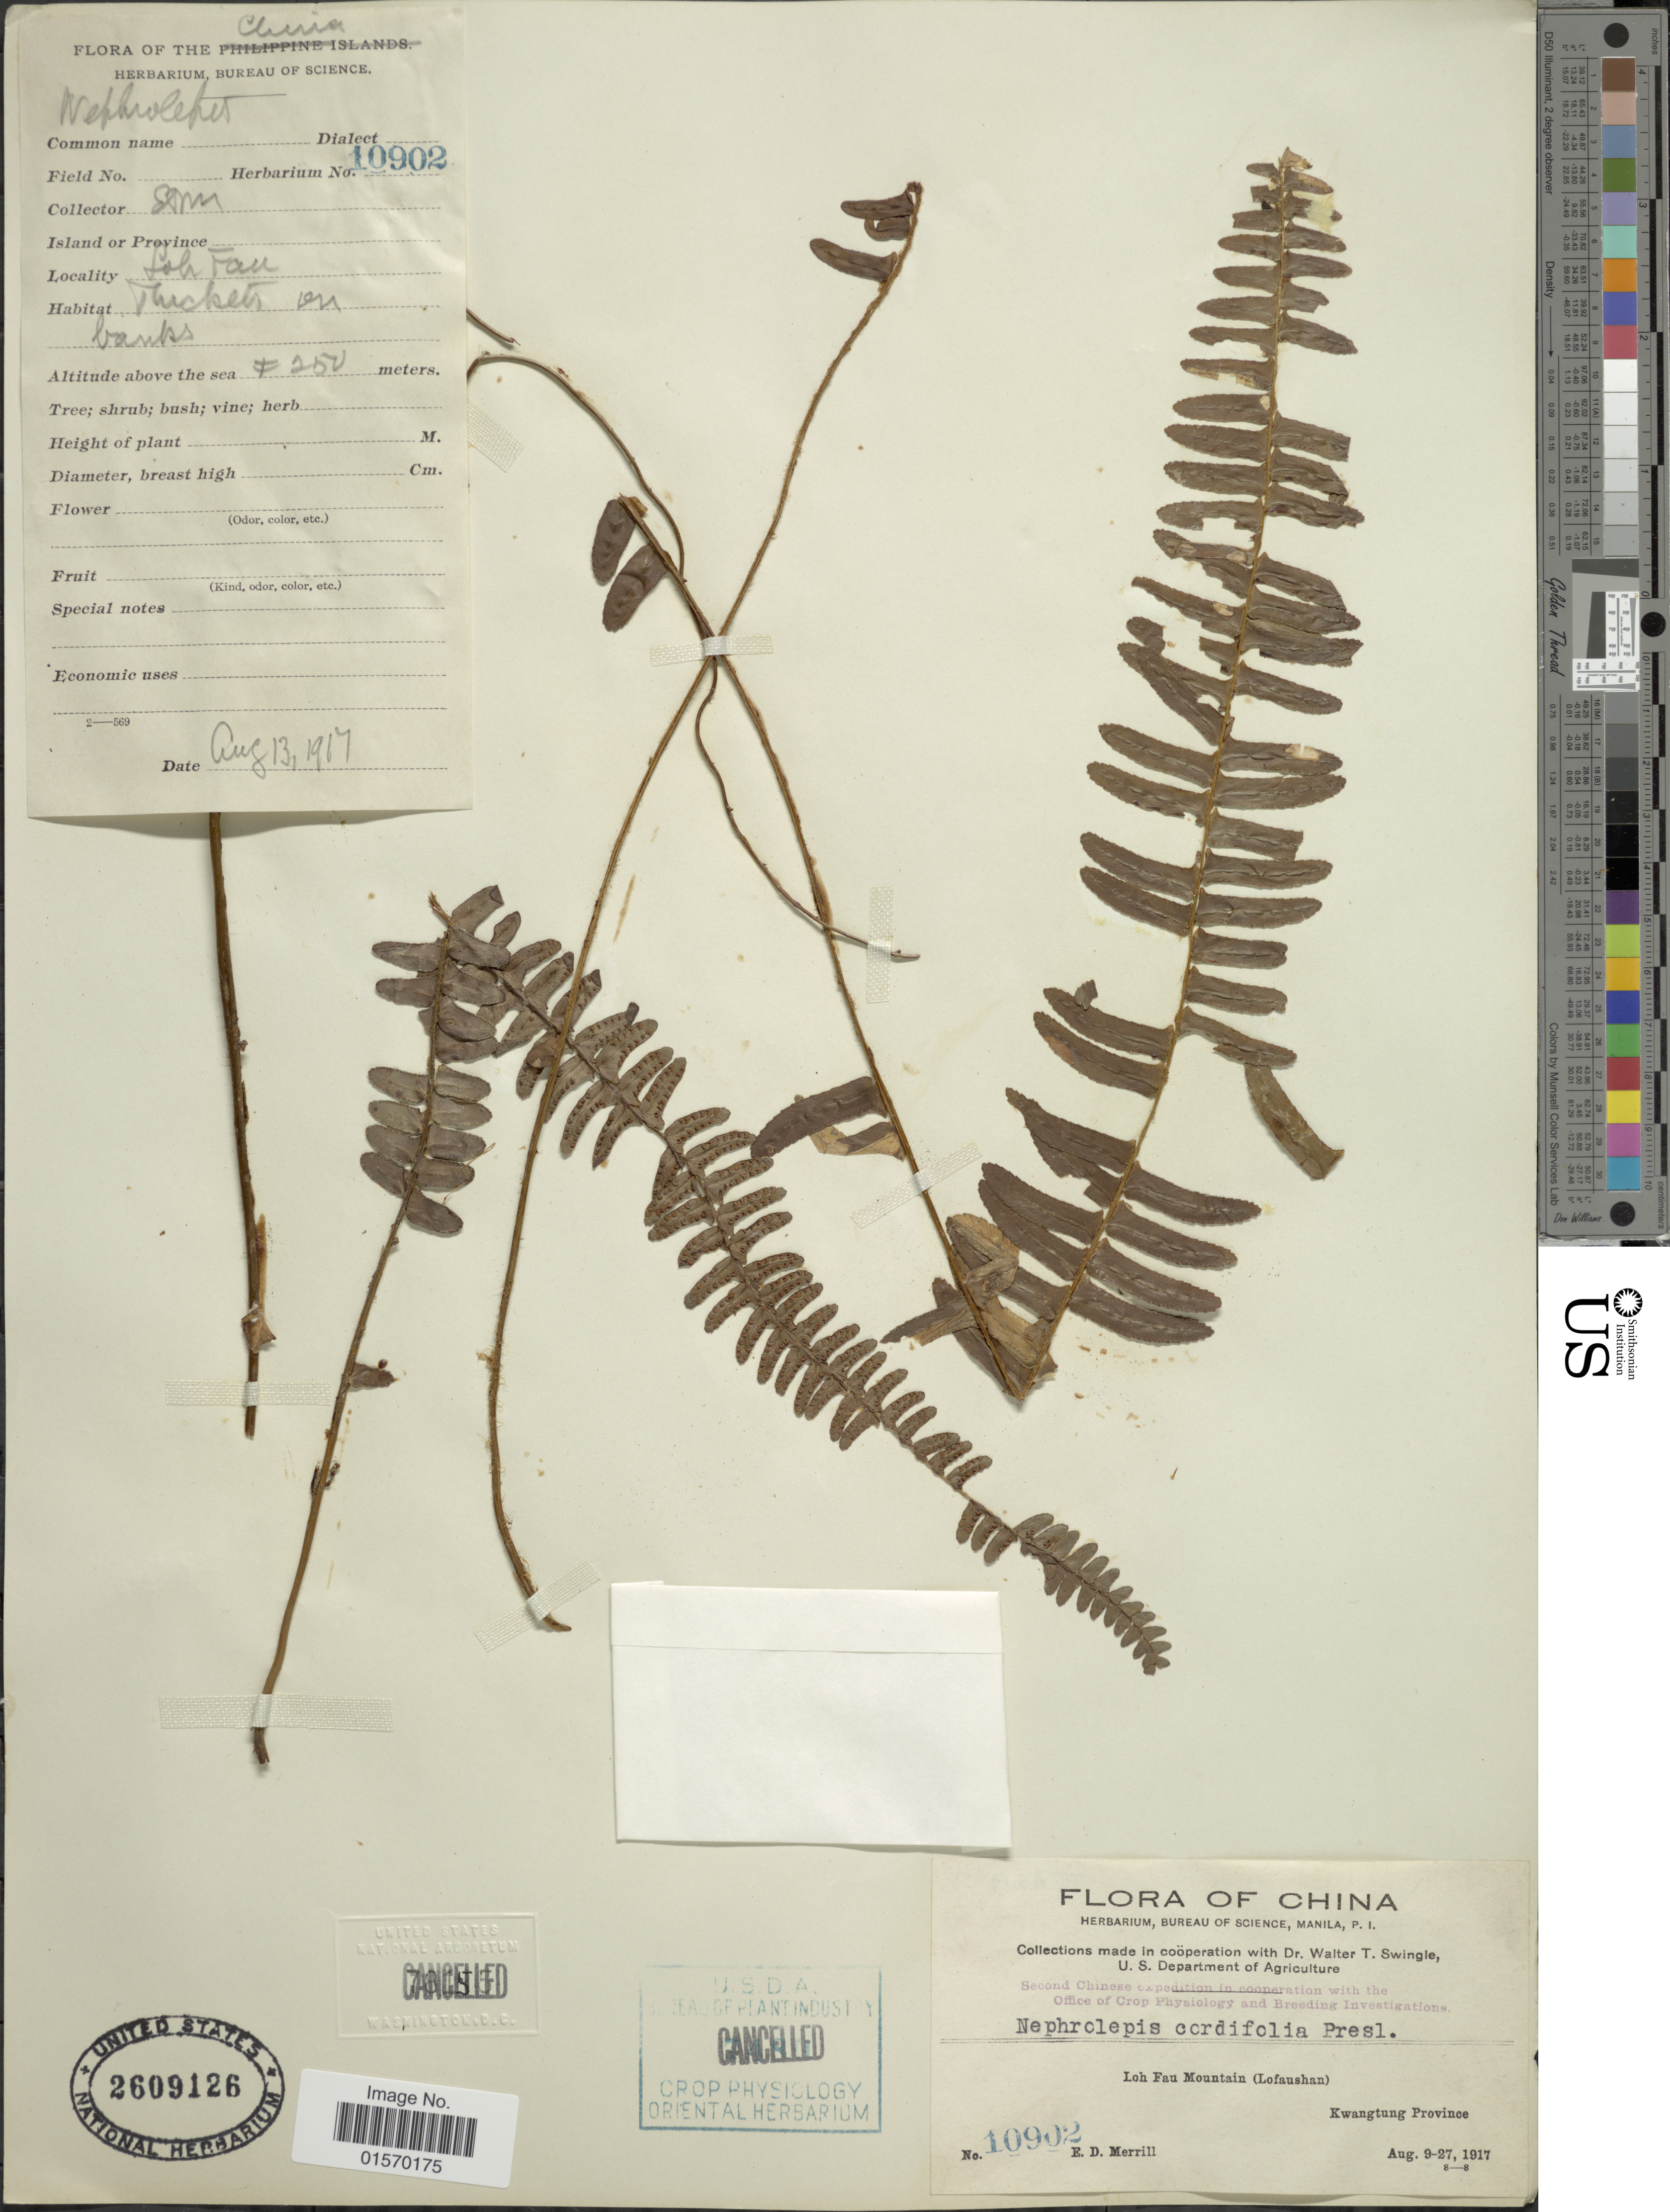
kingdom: Plantae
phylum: Tracheophyta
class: Polypodiopsida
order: Polypodiales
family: Nephrolepidaceae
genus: Nephrolepis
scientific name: Nephrolepis cordifolia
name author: (L.) C. Presl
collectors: E. D. Merrill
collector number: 10902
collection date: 1917-08-13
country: China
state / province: Guangdong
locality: Loh Fau Mountain (Lofaushan). Kwangtung Province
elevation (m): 250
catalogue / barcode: US 2609126